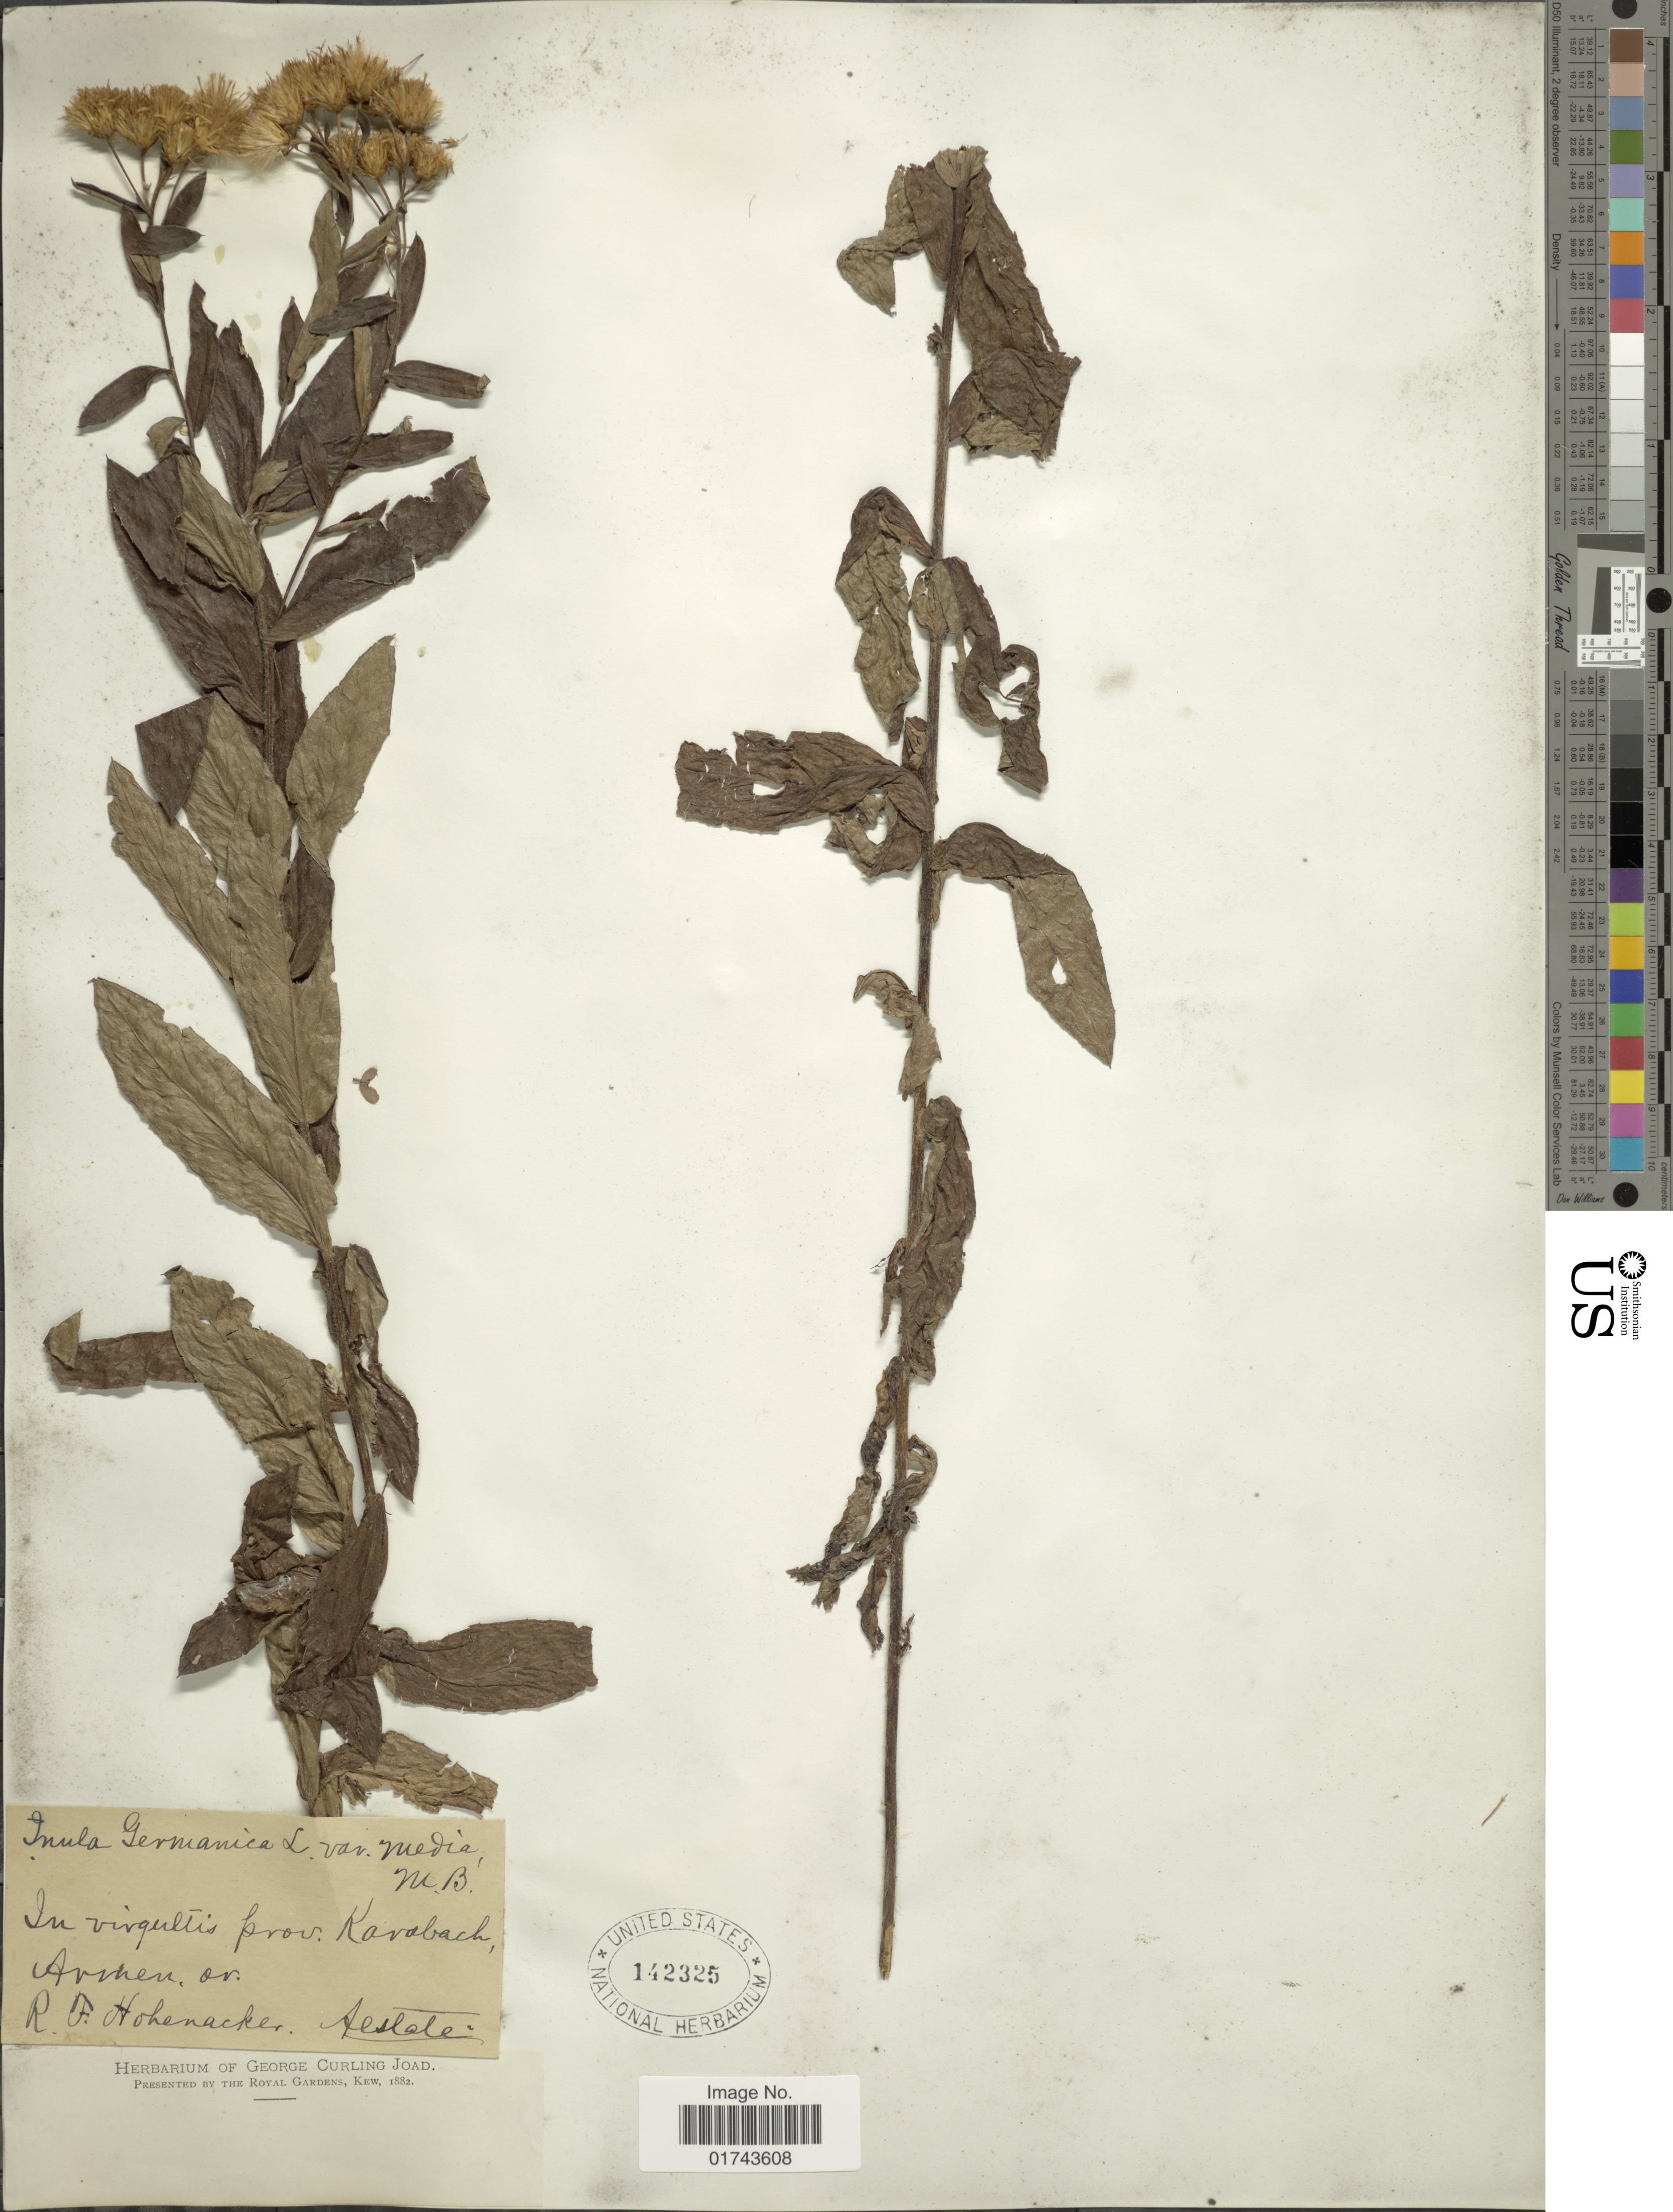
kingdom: Plantae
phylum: Tracheophyta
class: Magnoliopsida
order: Asterales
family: Asteraceae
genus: Inula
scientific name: Inula germanica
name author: L.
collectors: R. F. Hohenacker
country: India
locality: In viquillis prov. Kavabach, Armen, ov.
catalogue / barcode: US 142325